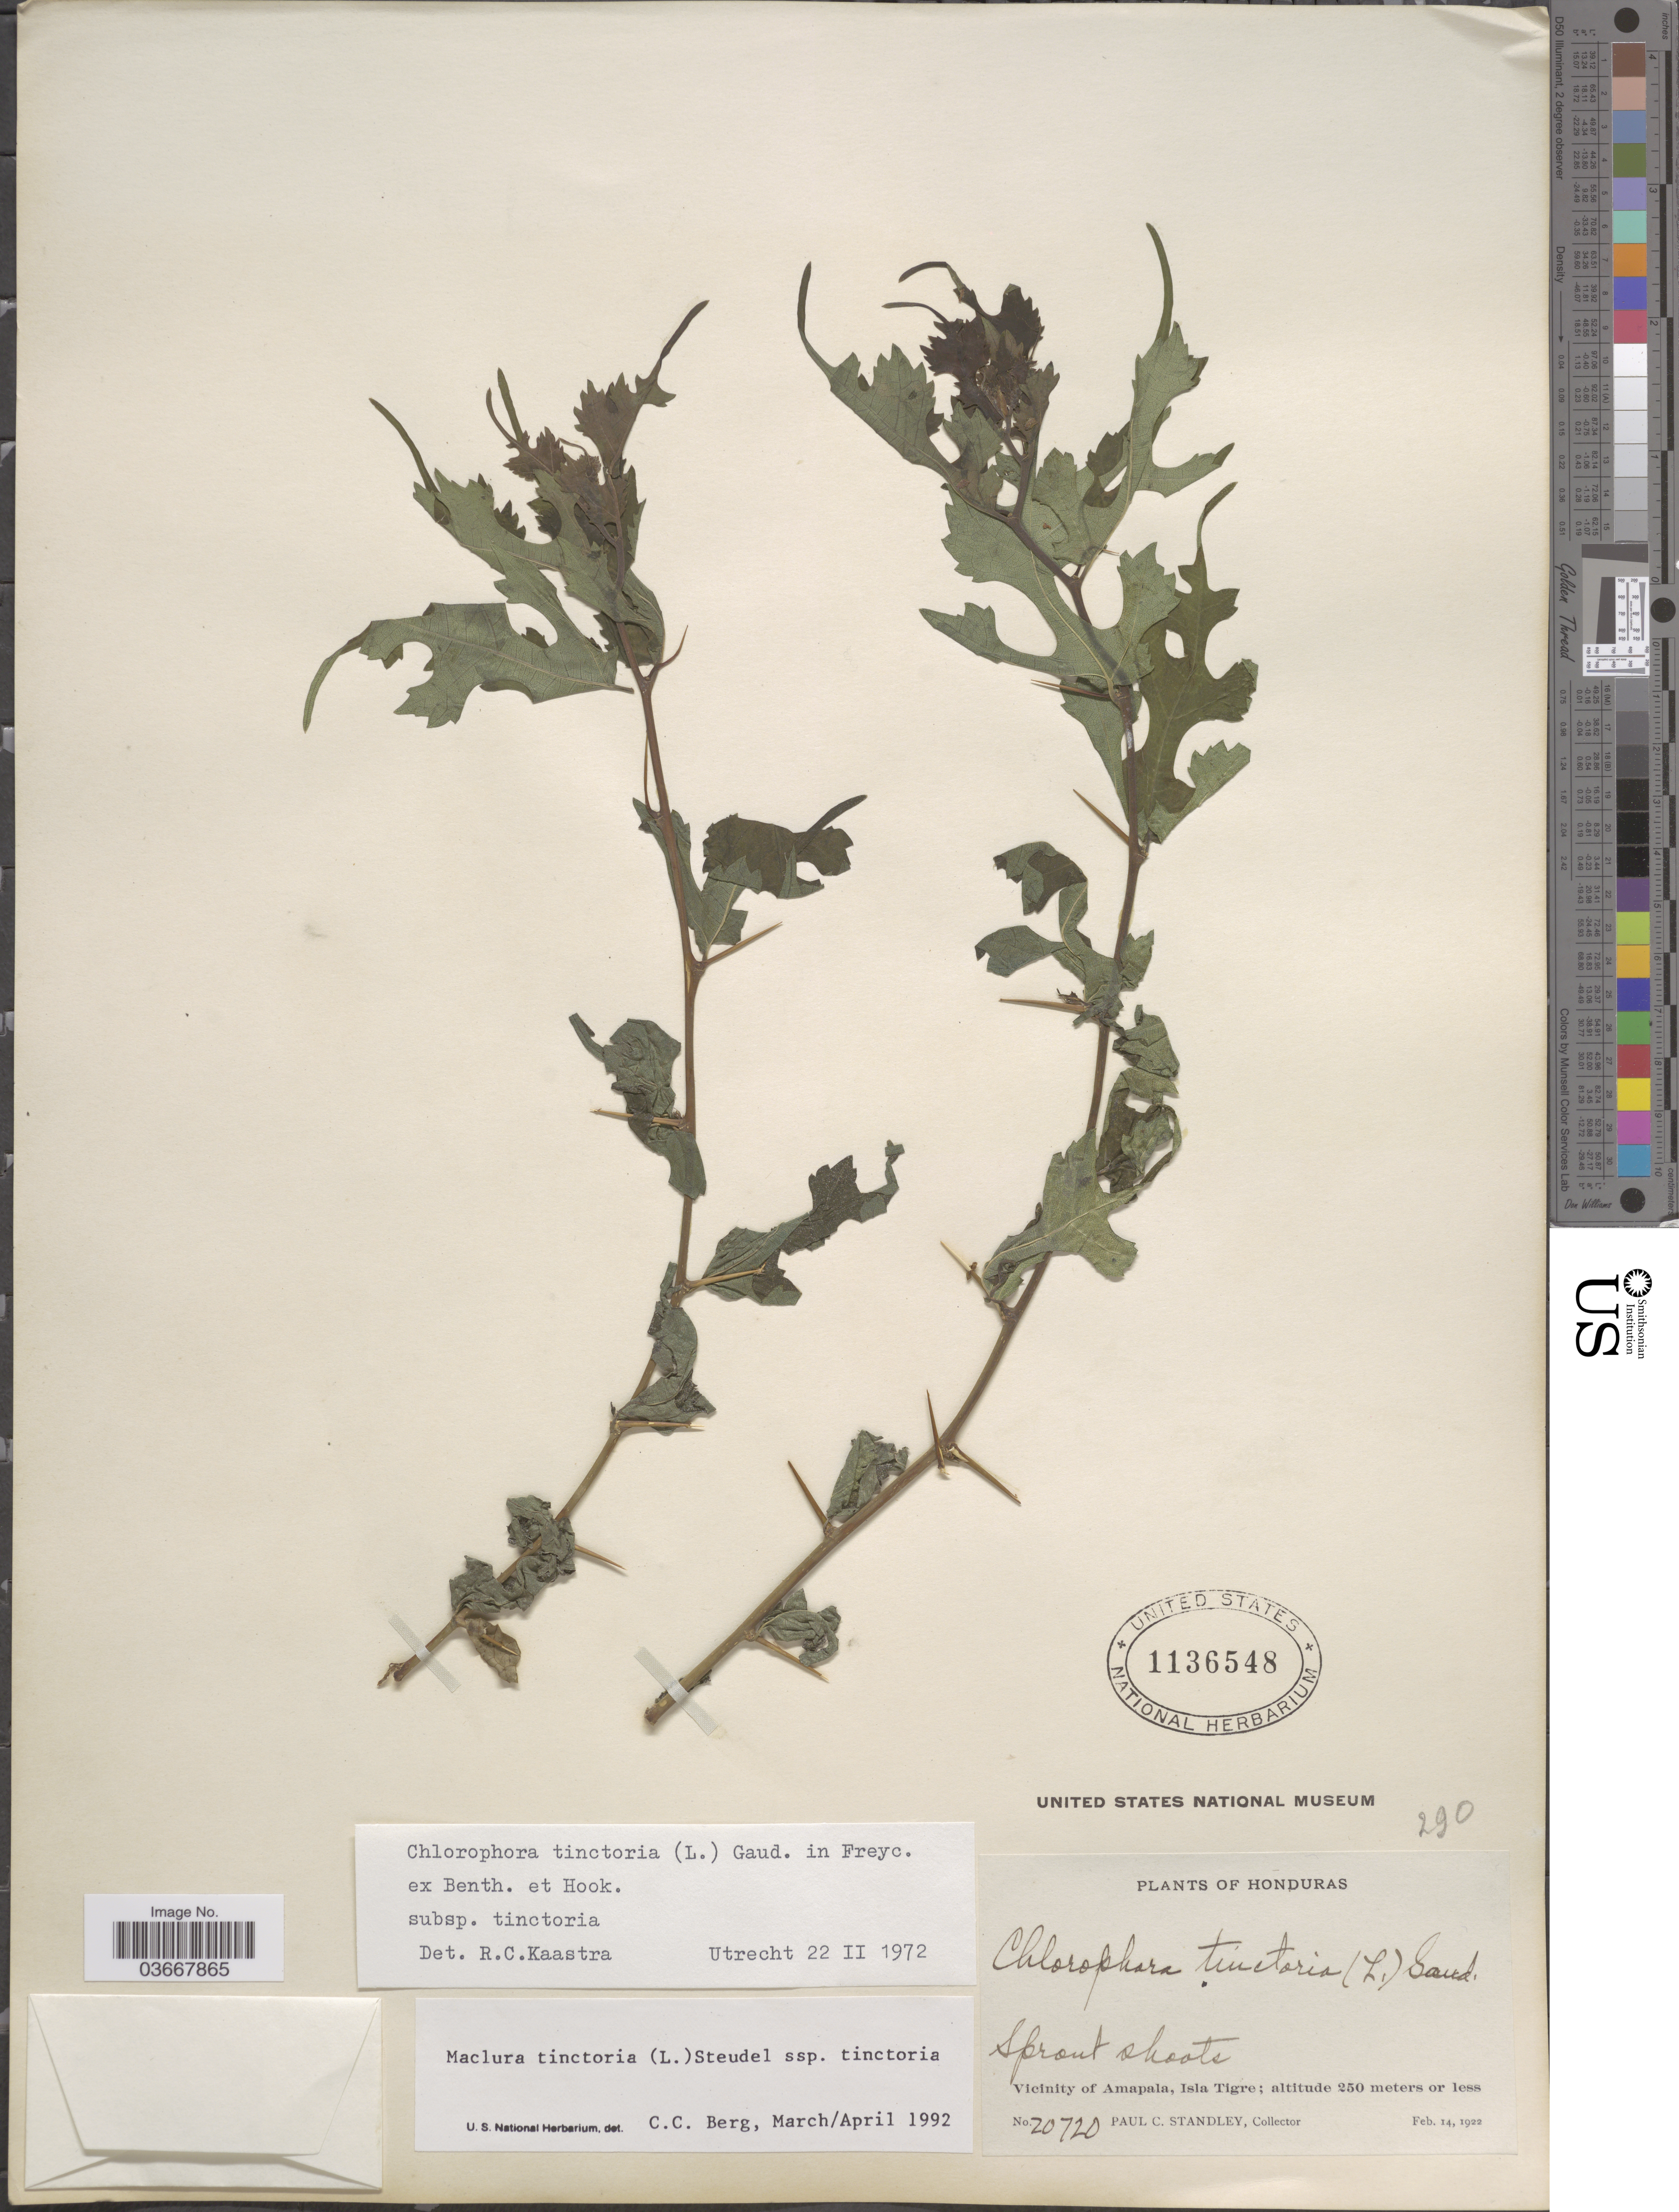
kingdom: Plantae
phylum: Tracheophyta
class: Magnoliopsida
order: Rosales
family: Moraceae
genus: Maclura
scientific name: Maclura tinctoria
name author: (L.) D. Don ex Steud.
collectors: P. C. Standley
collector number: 20720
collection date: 1922-02-14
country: Honduras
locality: Vicinity of Amapala, Isla Tigre.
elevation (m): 250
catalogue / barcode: US 1136548